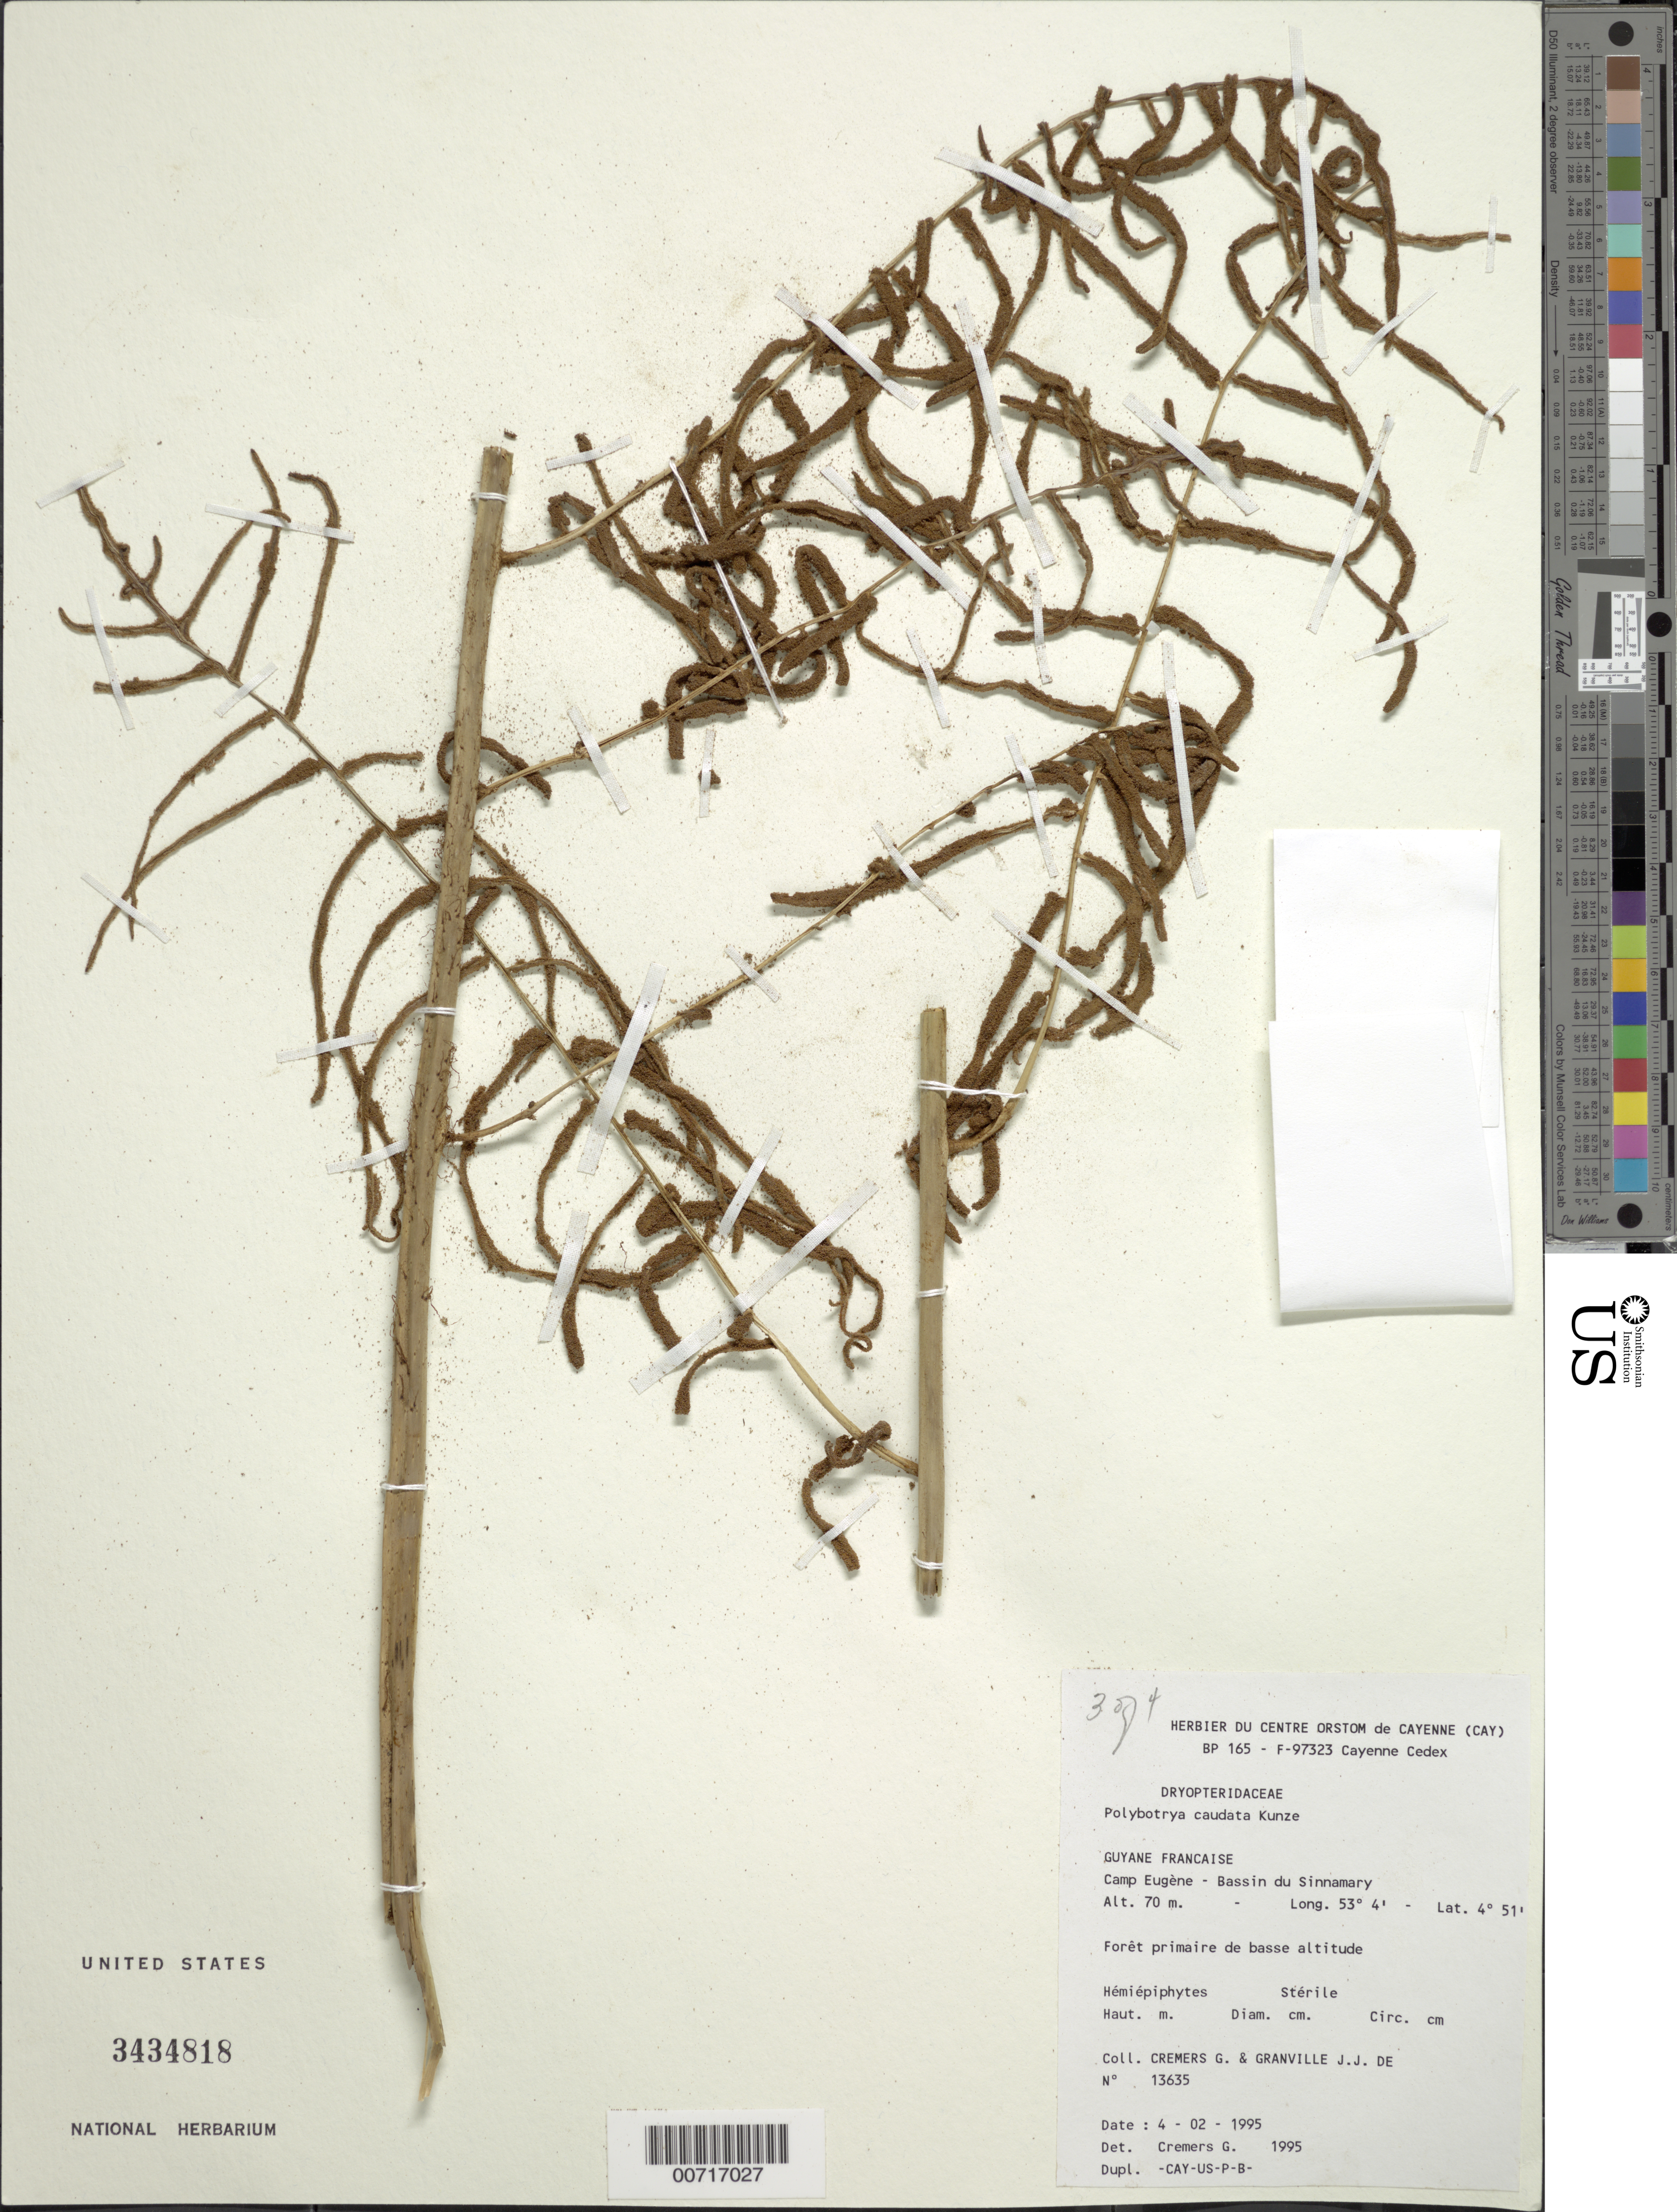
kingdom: Plantae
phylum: Tracheophyta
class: Polypodiopsida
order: Polypodiales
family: Dryopteridaceae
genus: Polybotrya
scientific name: Polybotrya caudata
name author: Kunze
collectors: G. Cremers & J.-J. de Granville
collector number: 13635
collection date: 1995-02-04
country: French Guiana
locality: Guyane Francaise. Camp Eugene-Bassin du Sinnamary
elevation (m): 70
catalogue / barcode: US 3434818